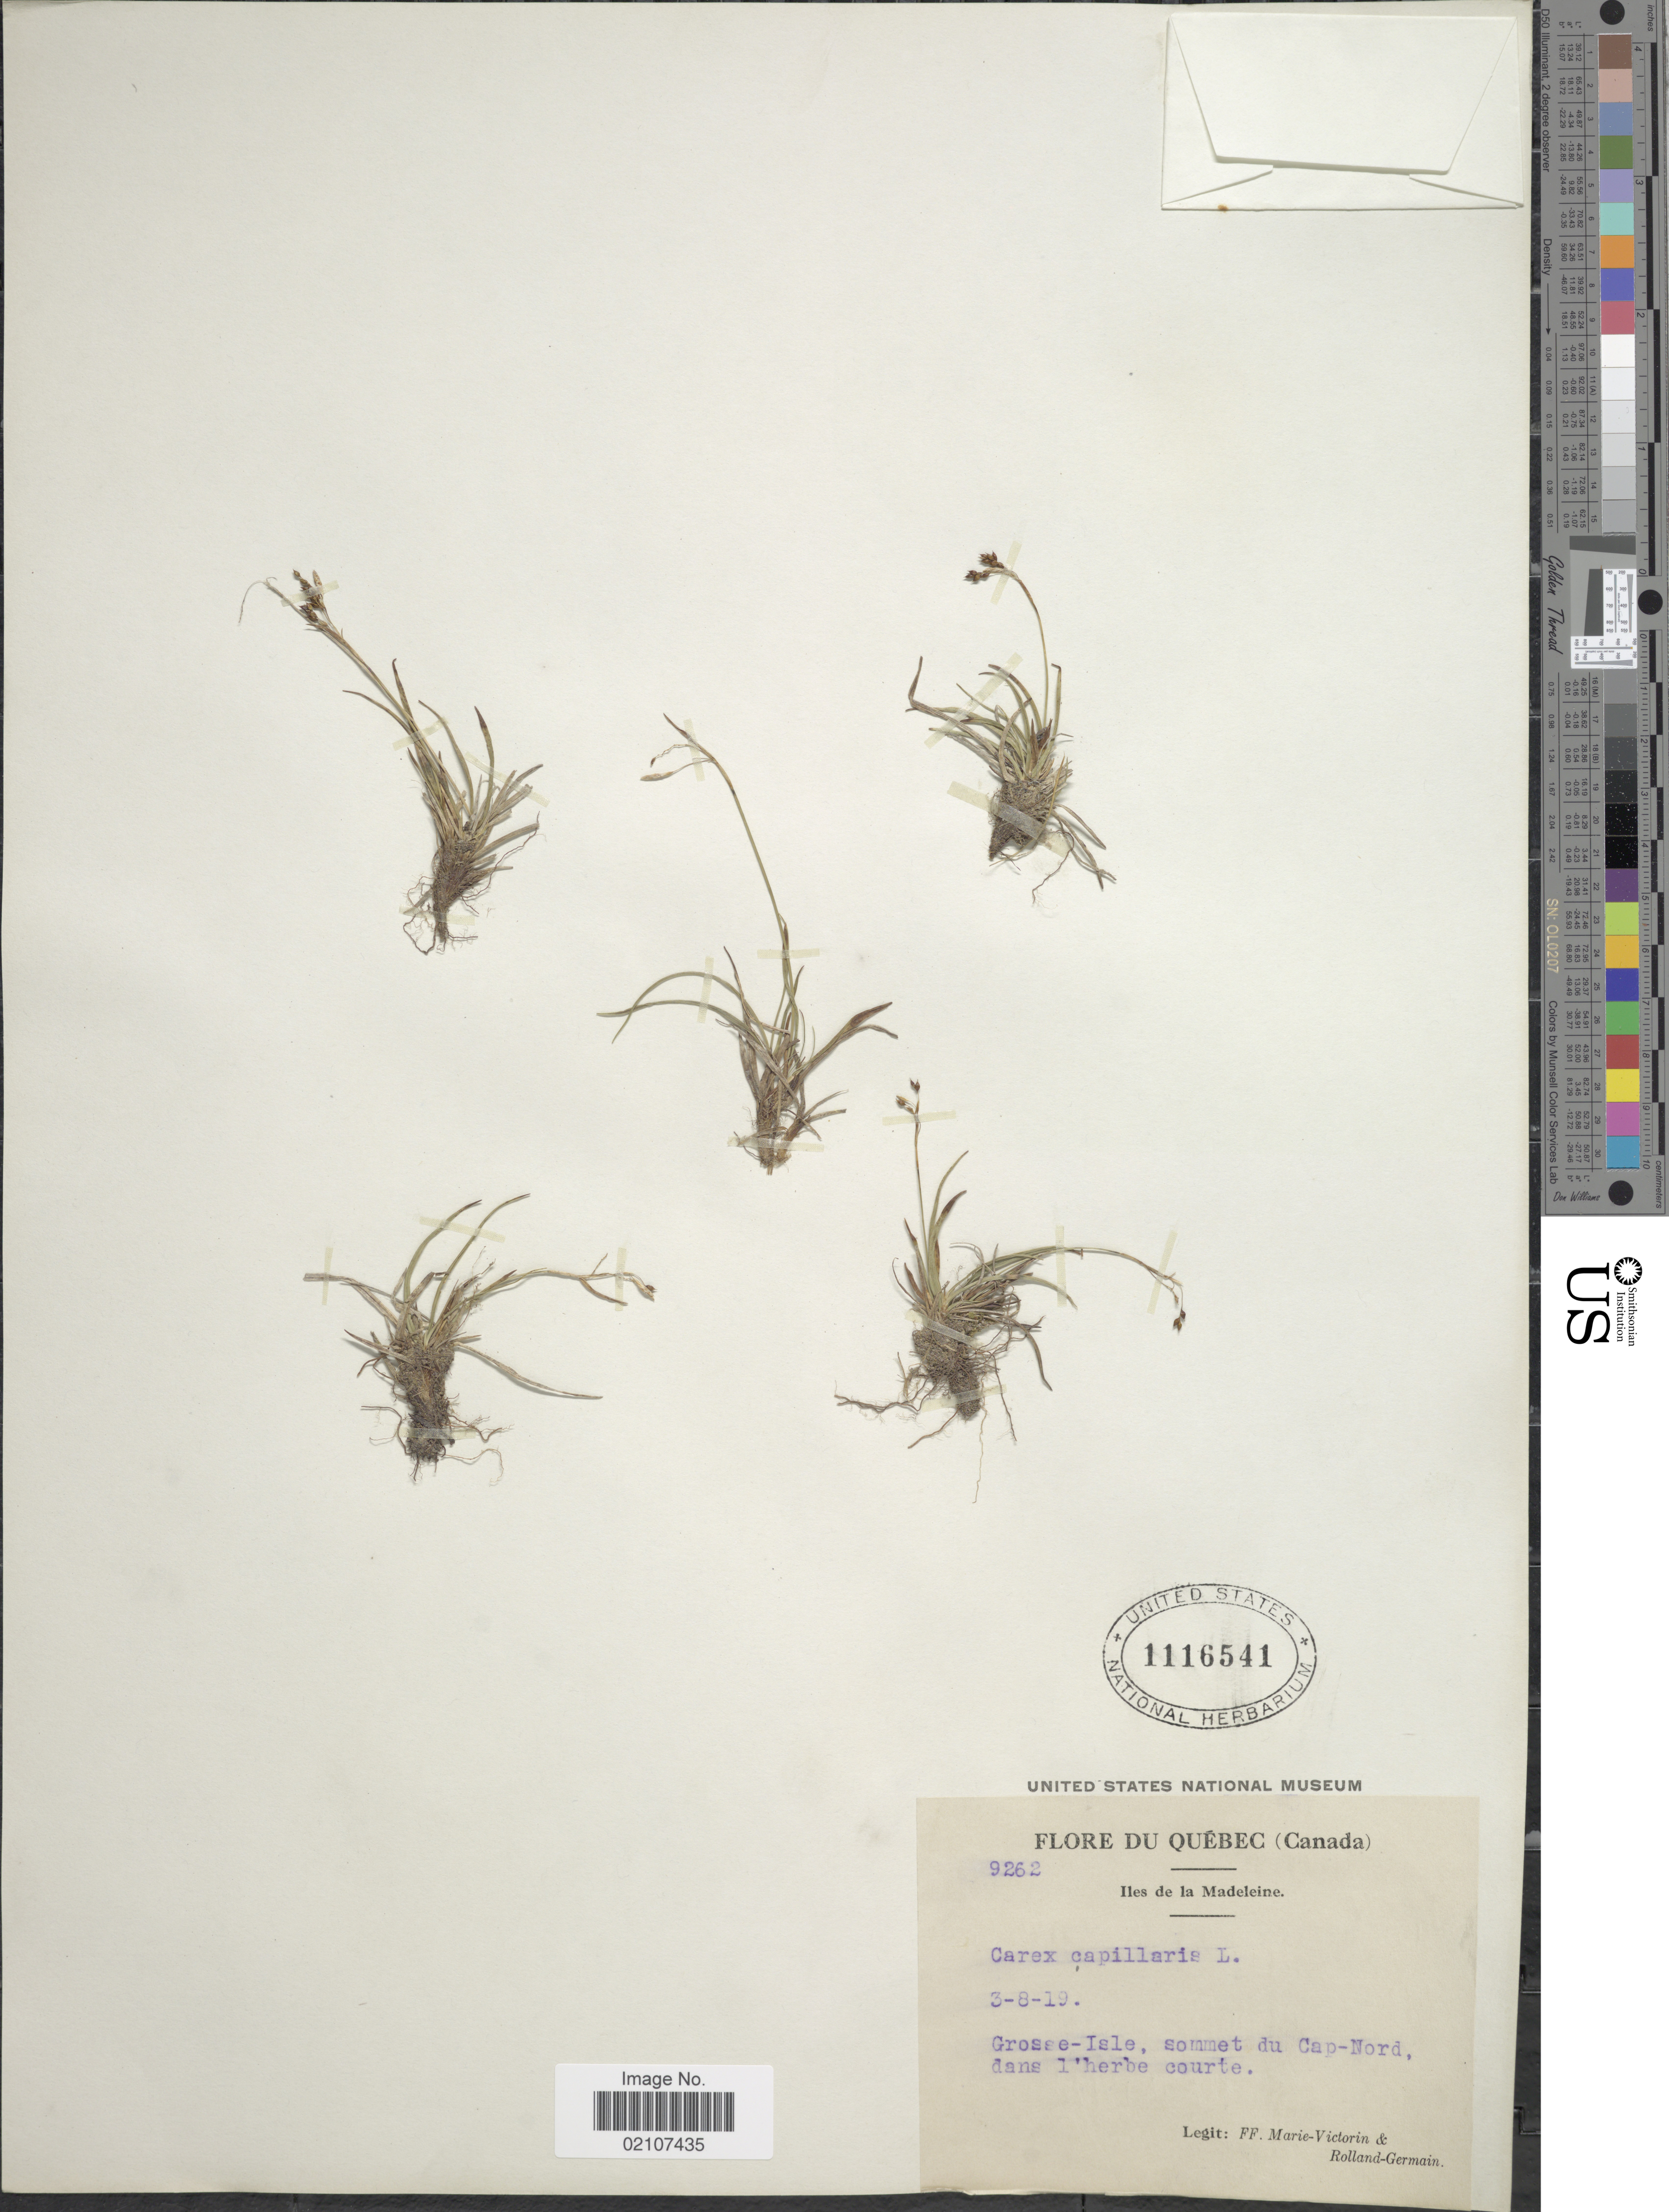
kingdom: Plantae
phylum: Tracheophyta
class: Liliopsida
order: Poales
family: Cyperaceae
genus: Carex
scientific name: Carex capillaris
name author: L.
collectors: F. Marie-Victorin & Rolland-Germain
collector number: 9262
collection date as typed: Transcribed d/m/y: 3/8/19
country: Canada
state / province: Quebec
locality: Iles de la Madeleine, Grosse-Isle, sommet du Cap-Nord, dans l'herbe courte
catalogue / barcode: US 1116541